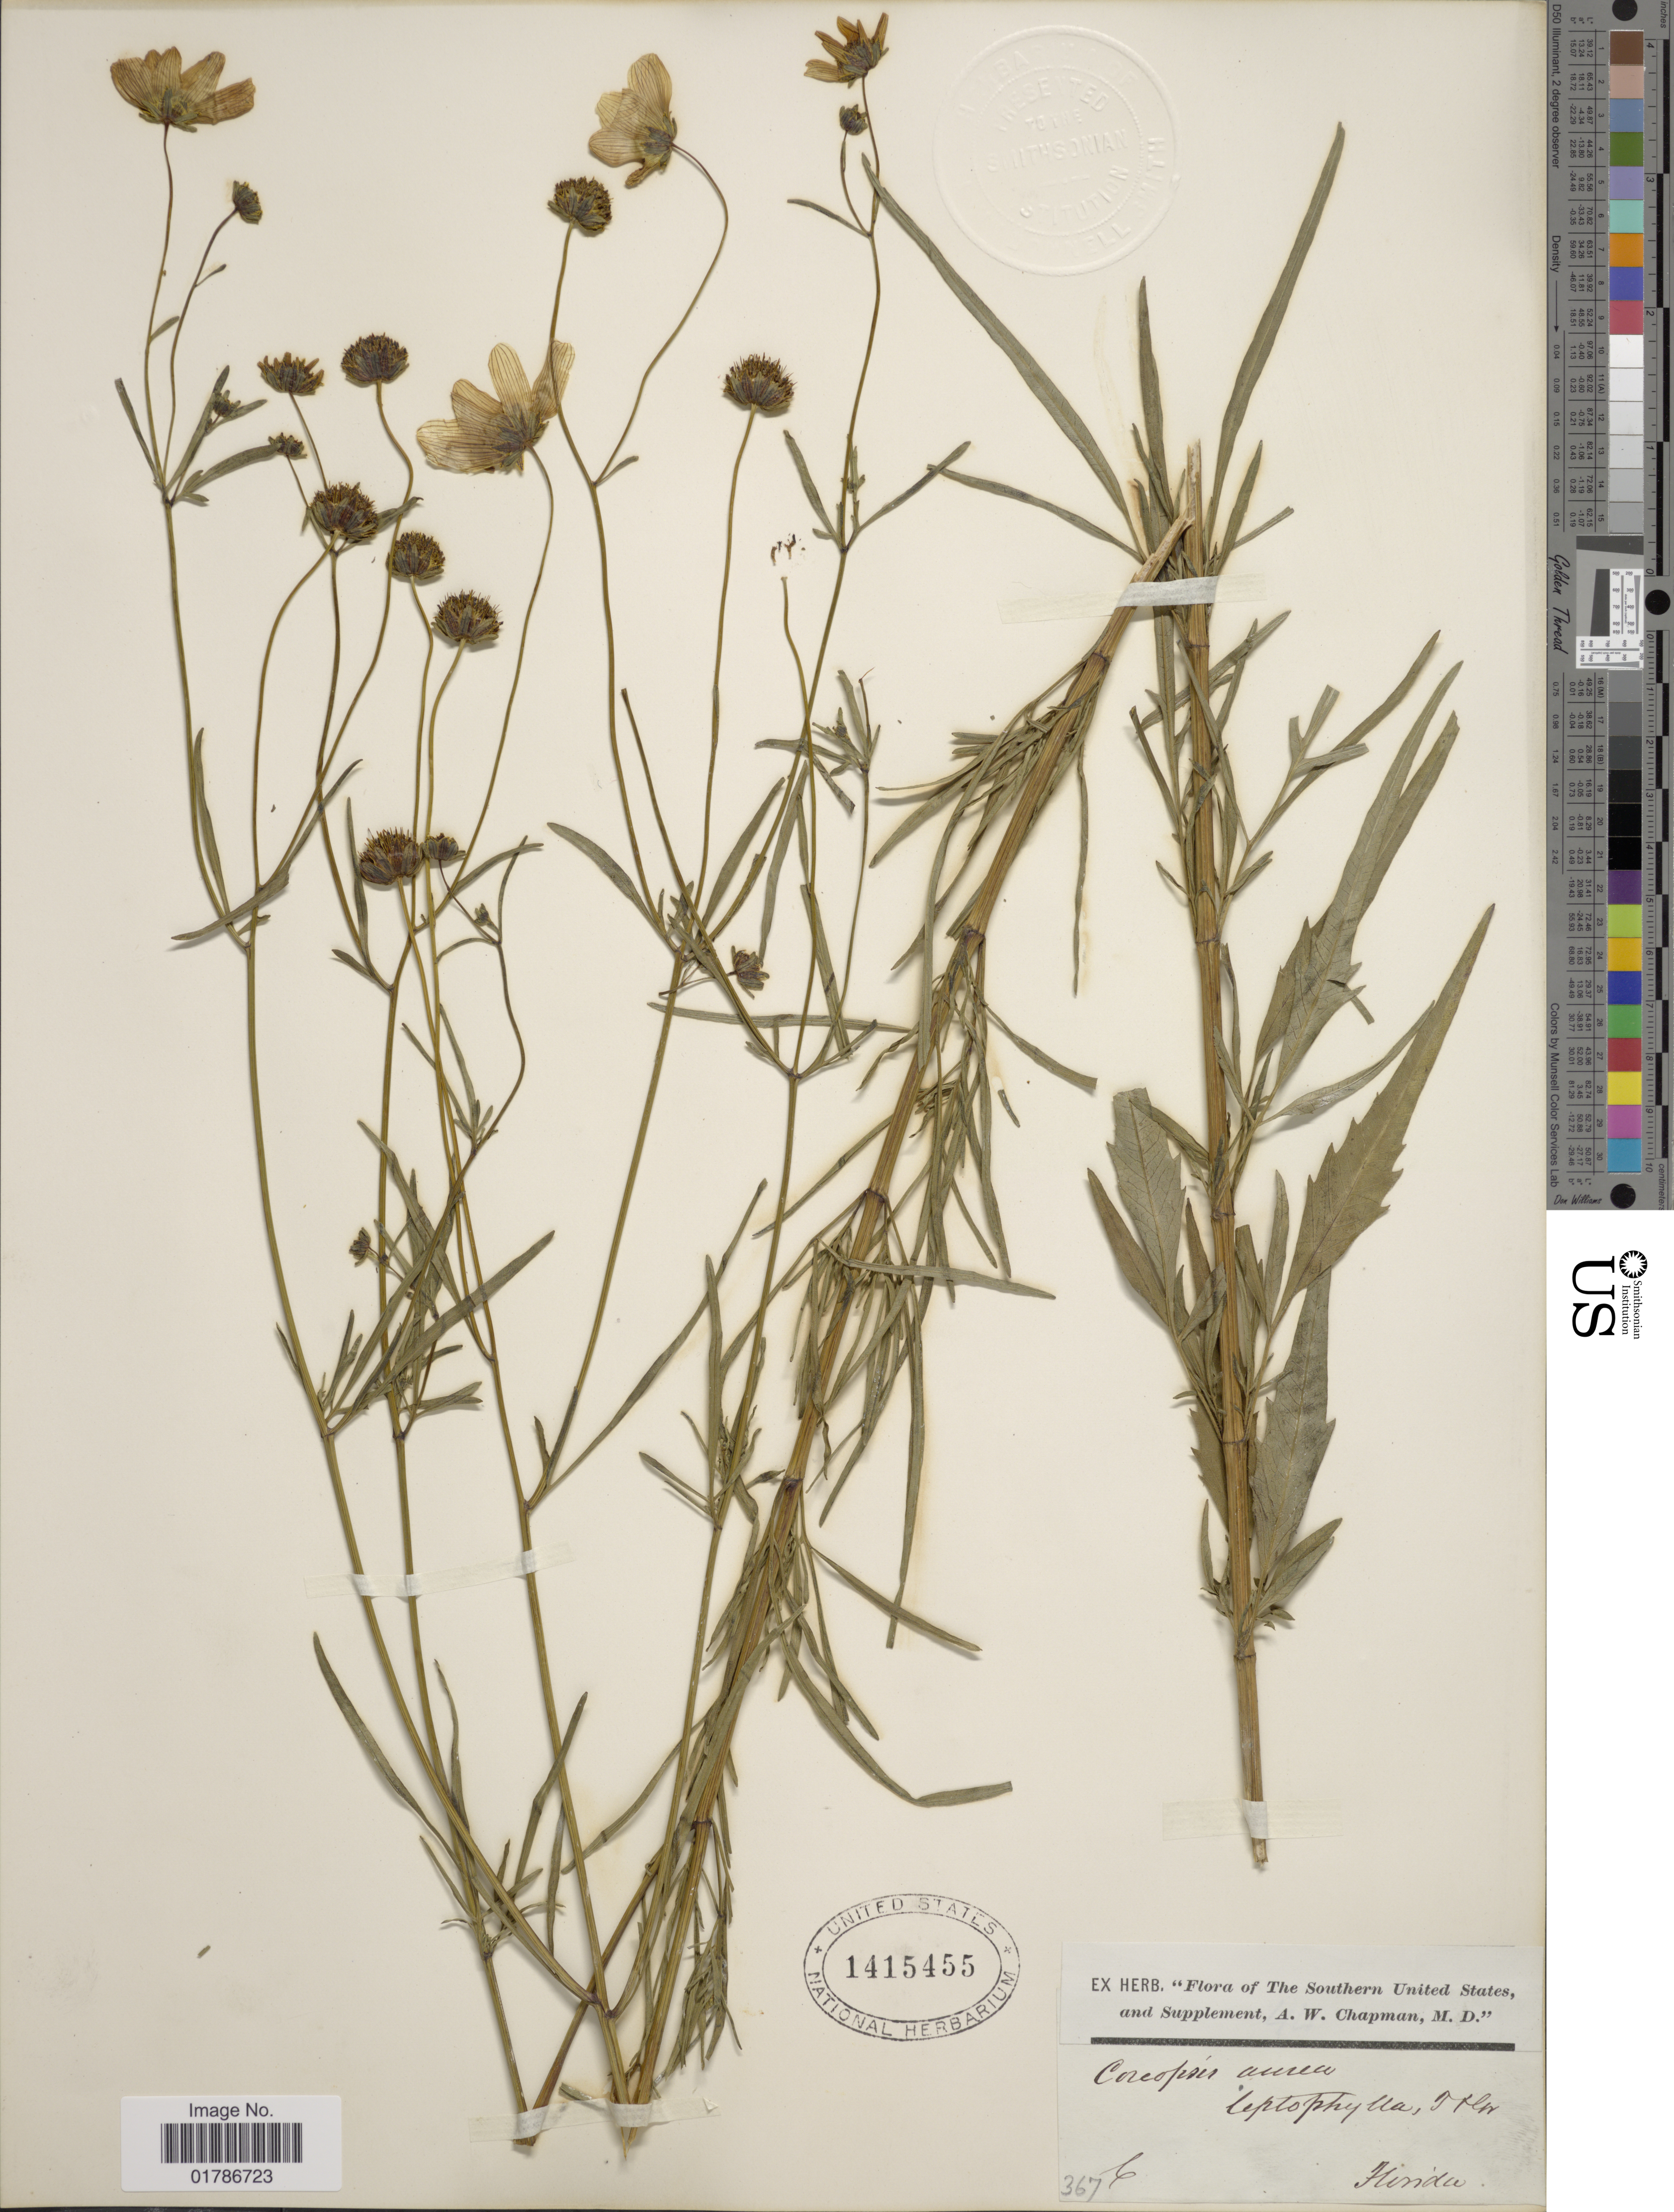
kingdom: Plantae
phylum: Tracheophyta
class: Magnoliopsida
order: Asterales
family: Asteraceae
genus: Bidens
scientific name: Bidens mitis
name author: (Michx.) Sherff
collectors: A. W. Chapman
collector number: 367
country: United States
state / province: Florida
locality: The Southern united States, and Supplement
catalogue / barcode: US 1415455